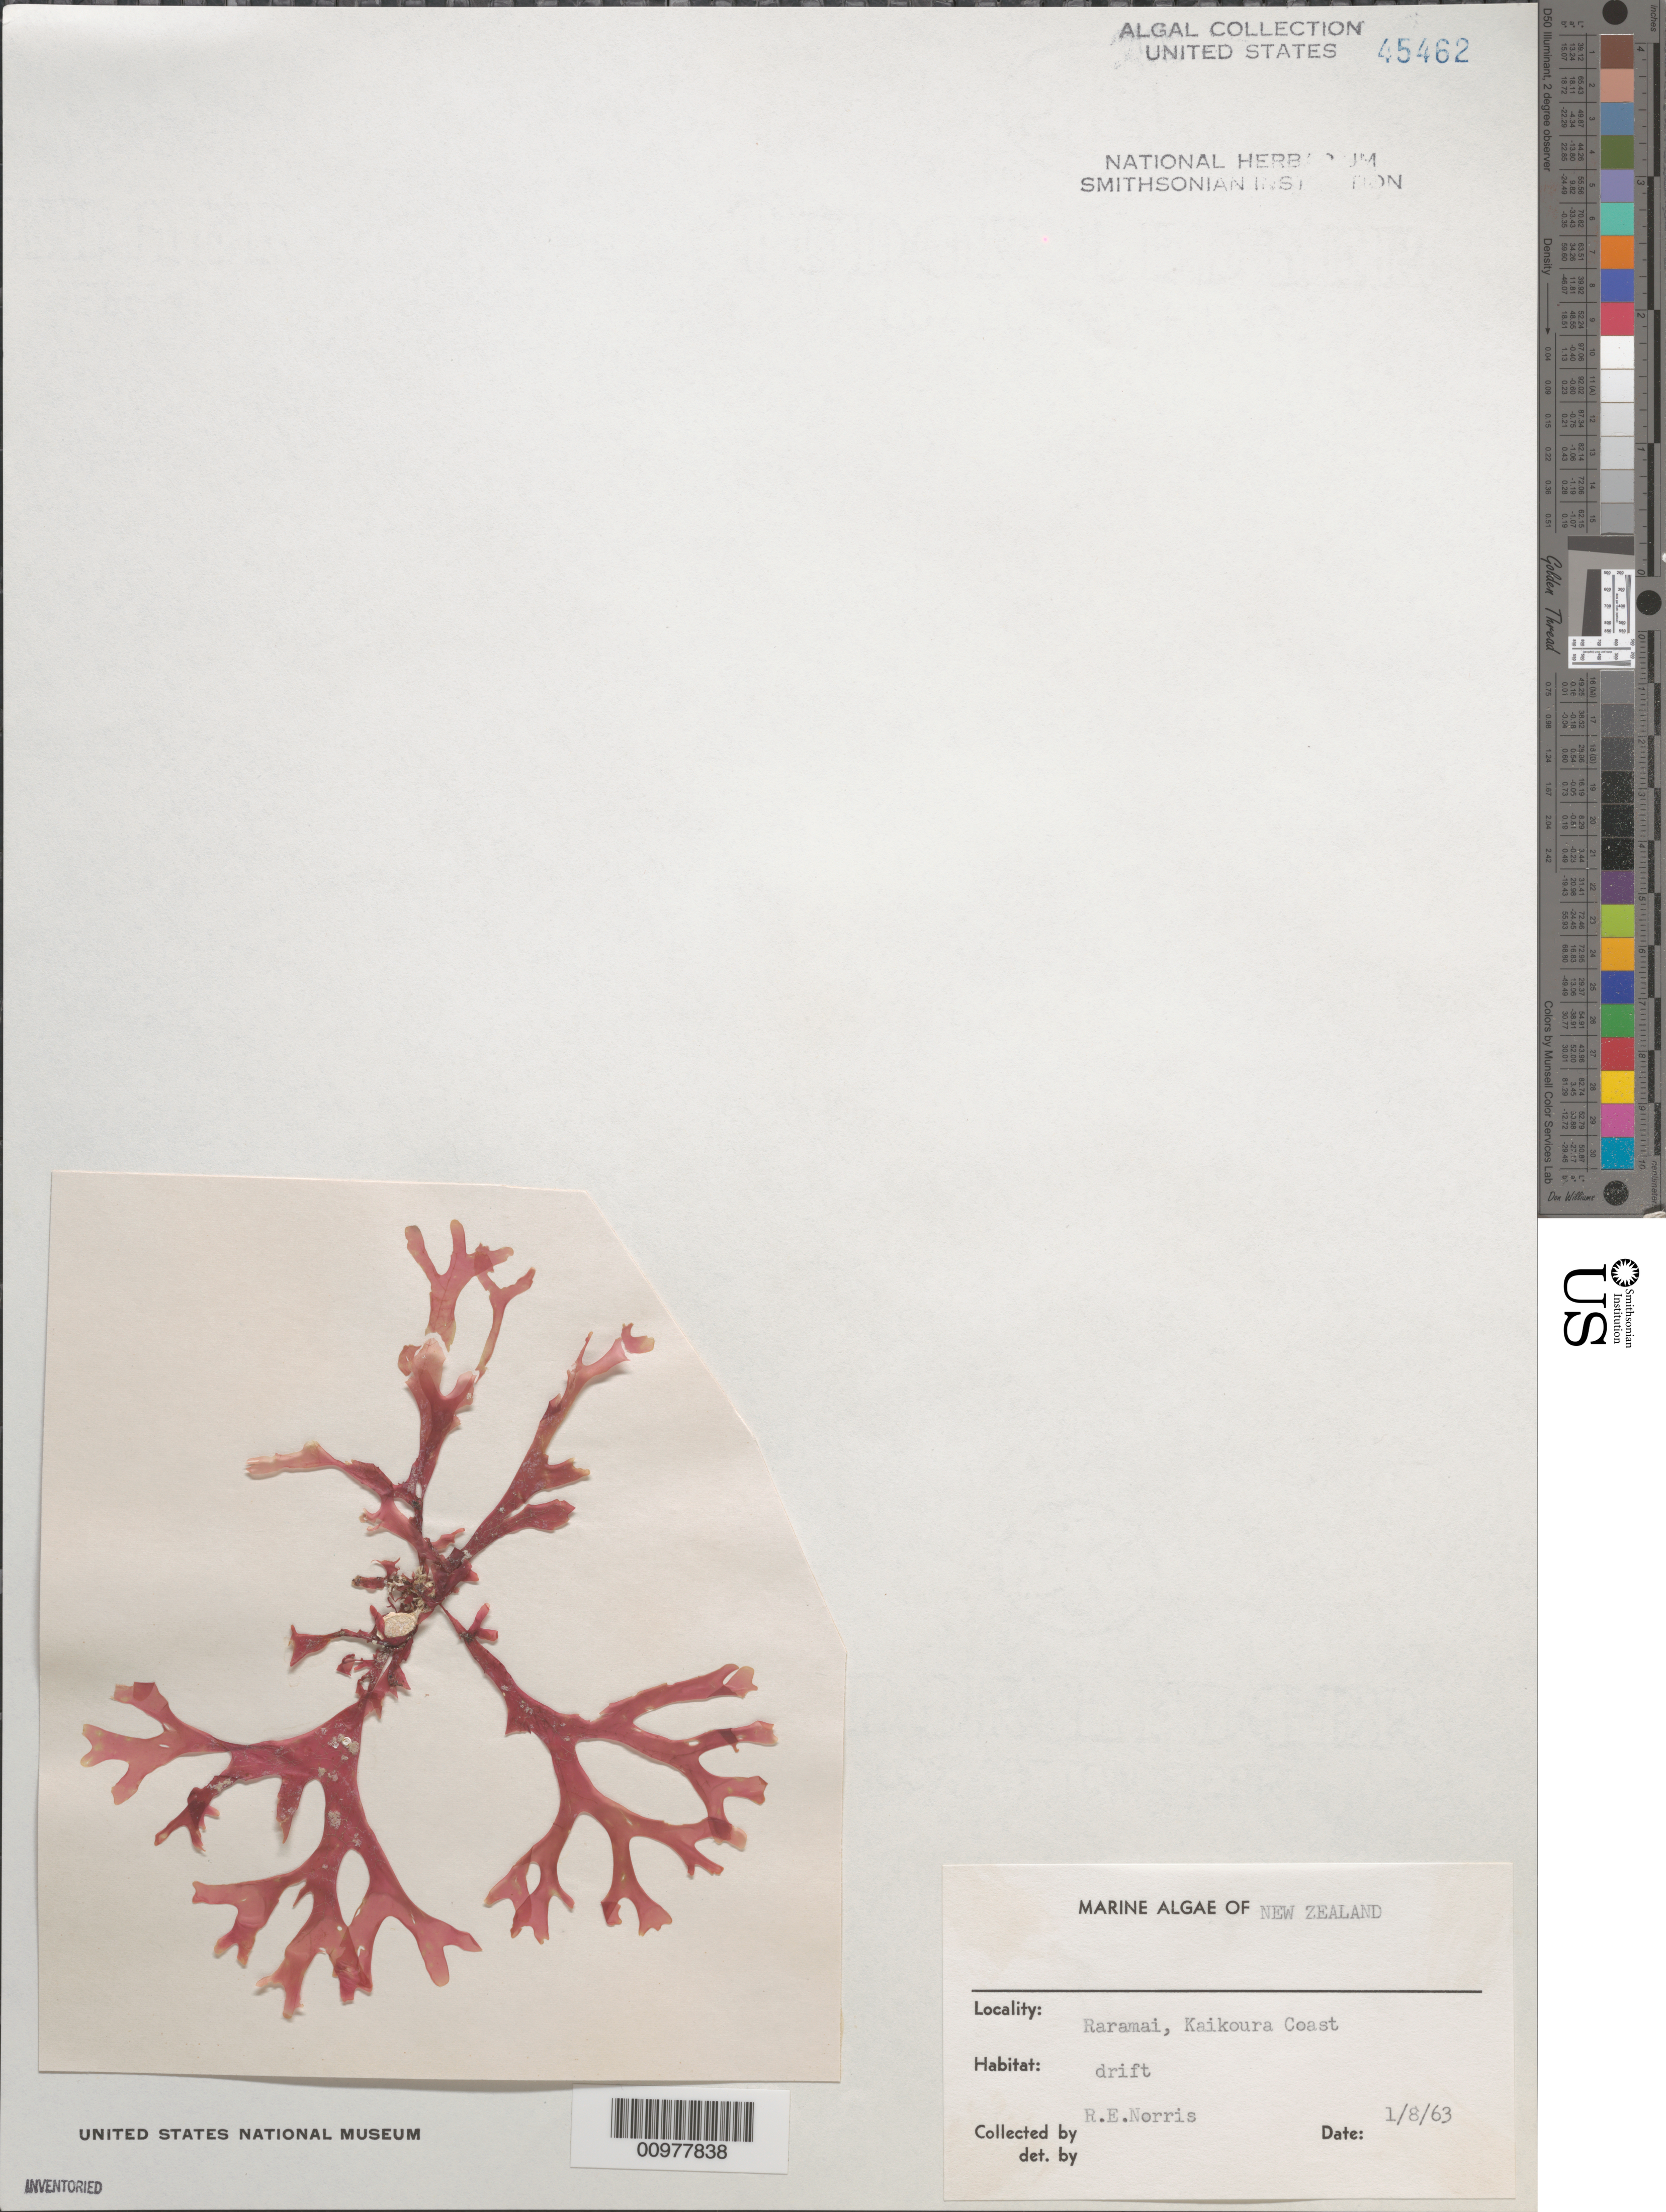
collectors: R. E. Norris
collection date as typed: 08 Jan 1963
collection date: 1963-01-08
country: New Zealand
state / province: Canterbury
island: South Island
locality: Raramai, Kaikoura coast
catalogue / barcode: US 45462